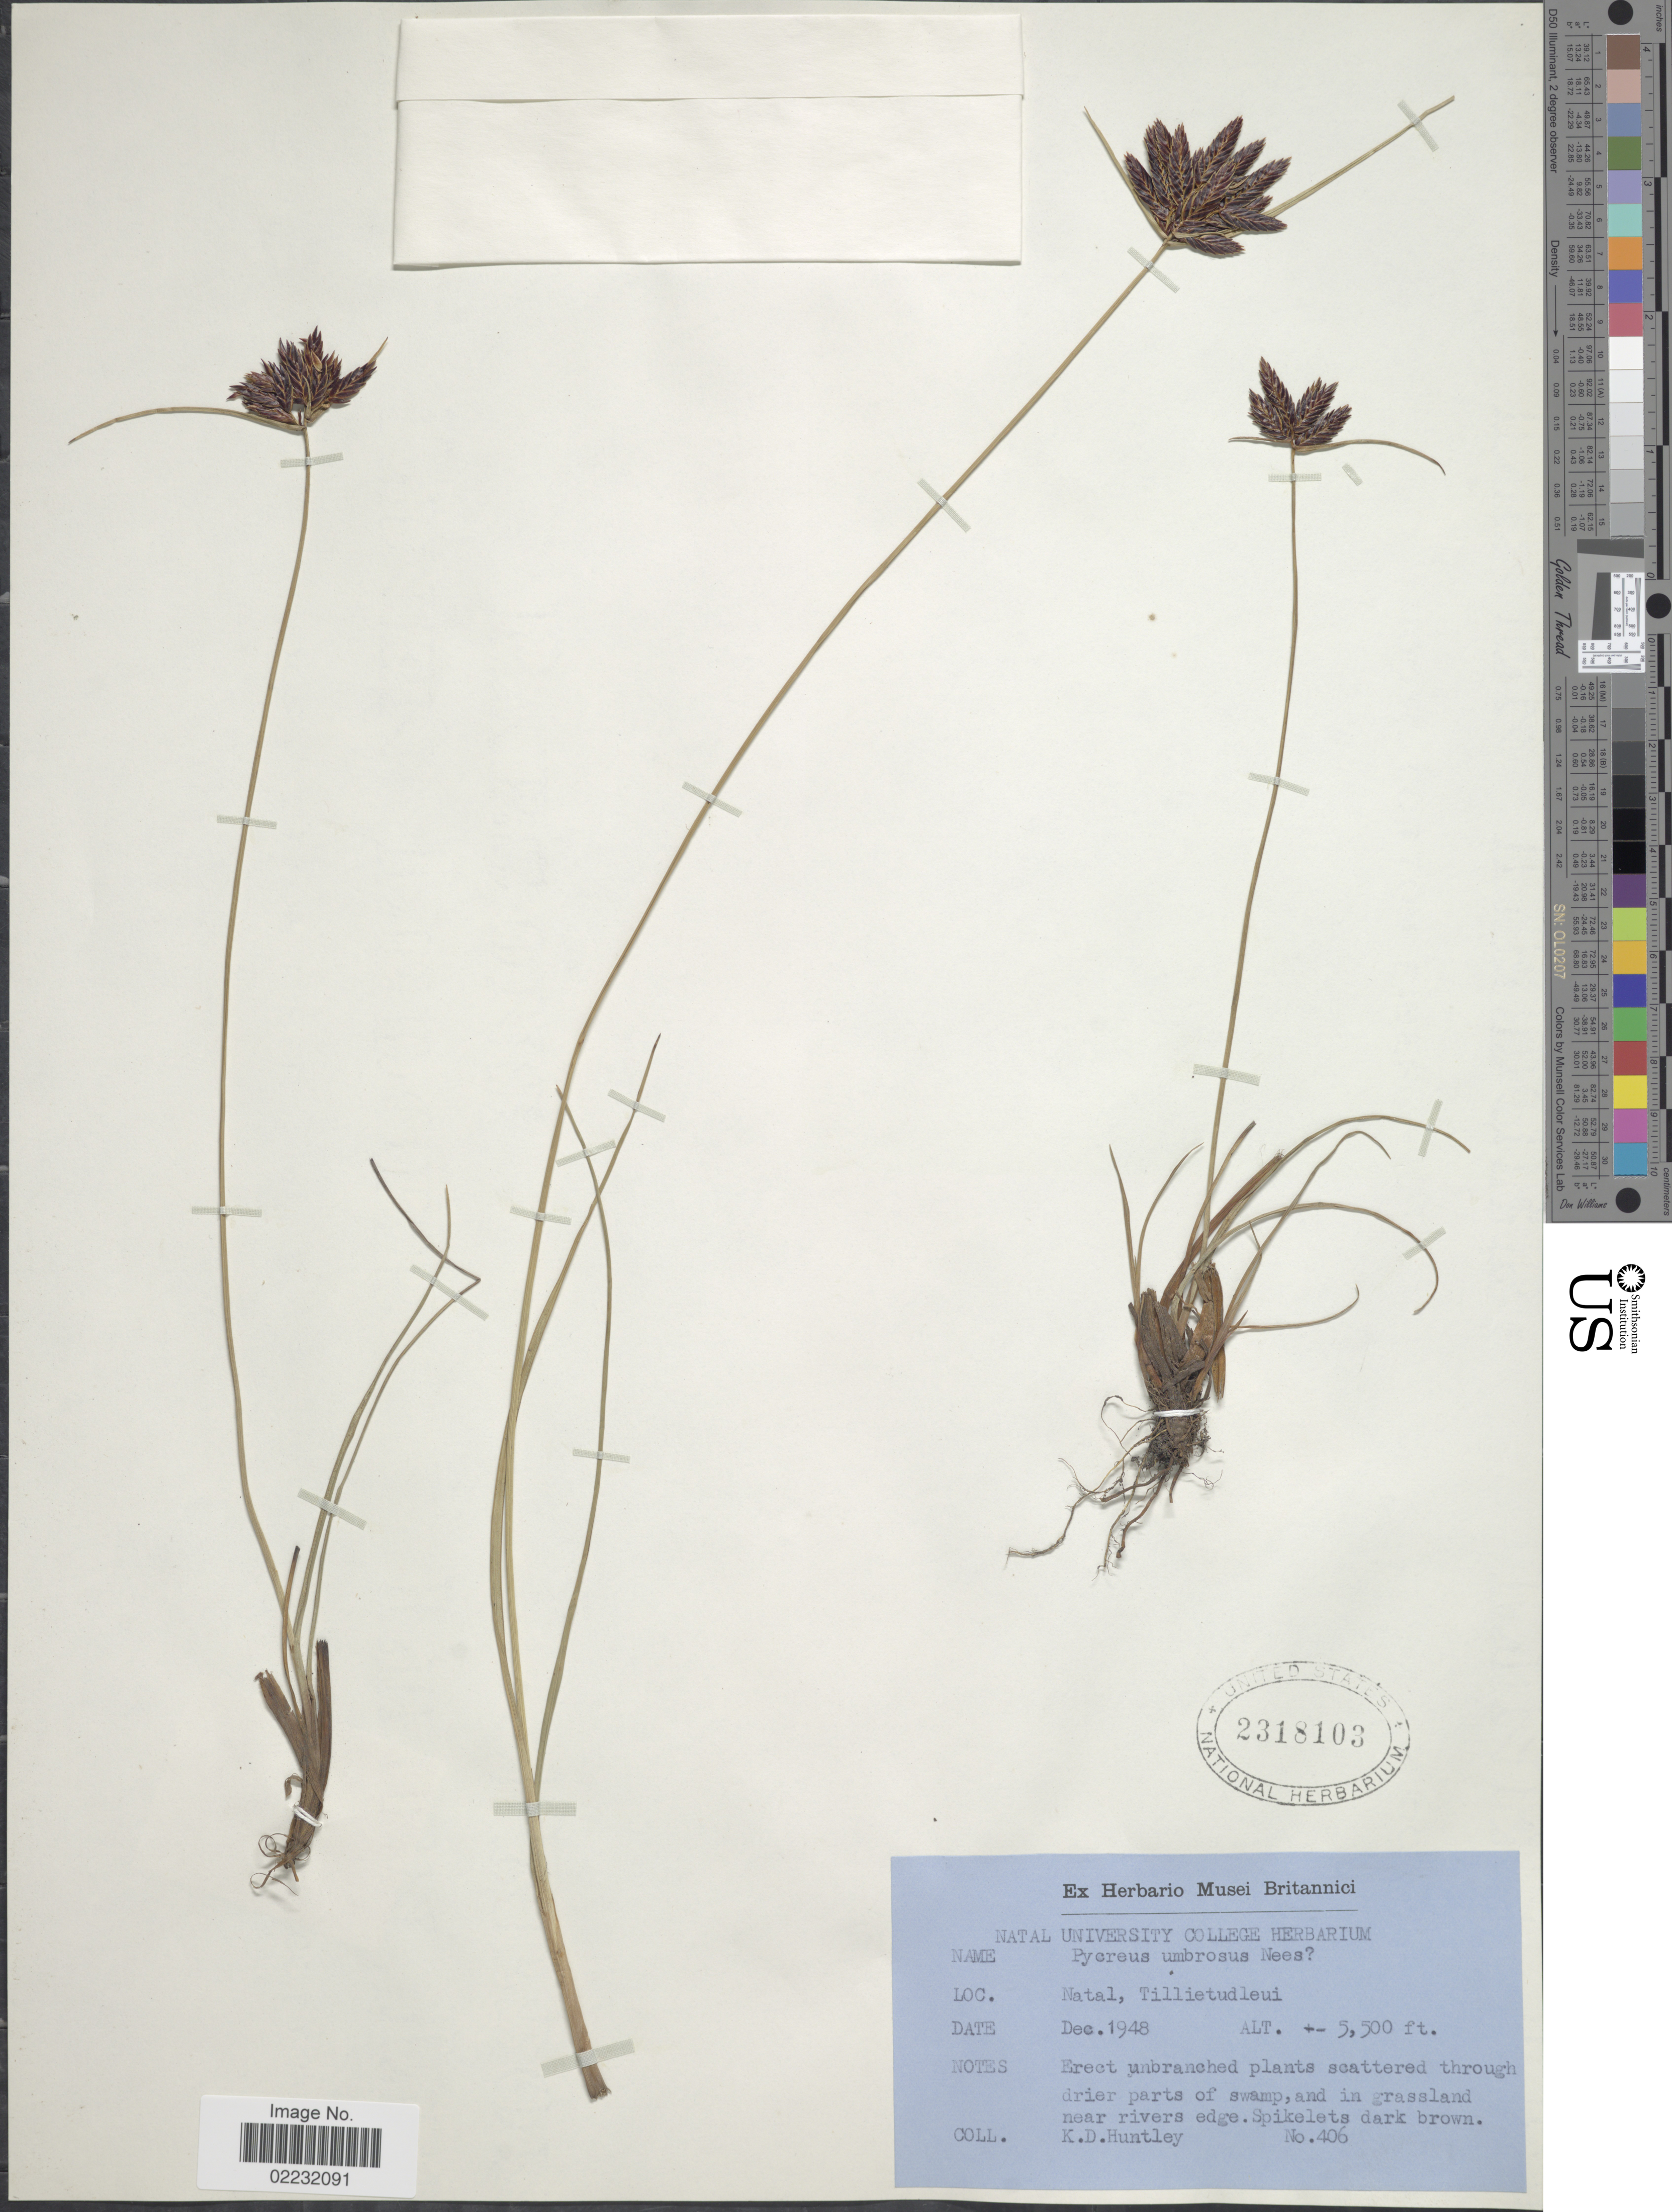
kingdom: Plantae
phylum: Tracheophyta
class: Liliopsida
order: Poales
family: Cyperaceae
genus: Cyperus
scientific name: Cyperus nigricans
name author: Steud.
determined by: Strong, Mark T., (BOT), Smithsonian Institution - National Museum of Natural History (UNITED STATES)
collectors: K. Huntley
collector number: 406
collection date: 1948-12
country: South Africa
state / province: KwaZulu-Natal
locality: Natal, Tillietudleui, in grassland near rivers edge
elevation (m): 1676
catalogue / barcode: US 2318103